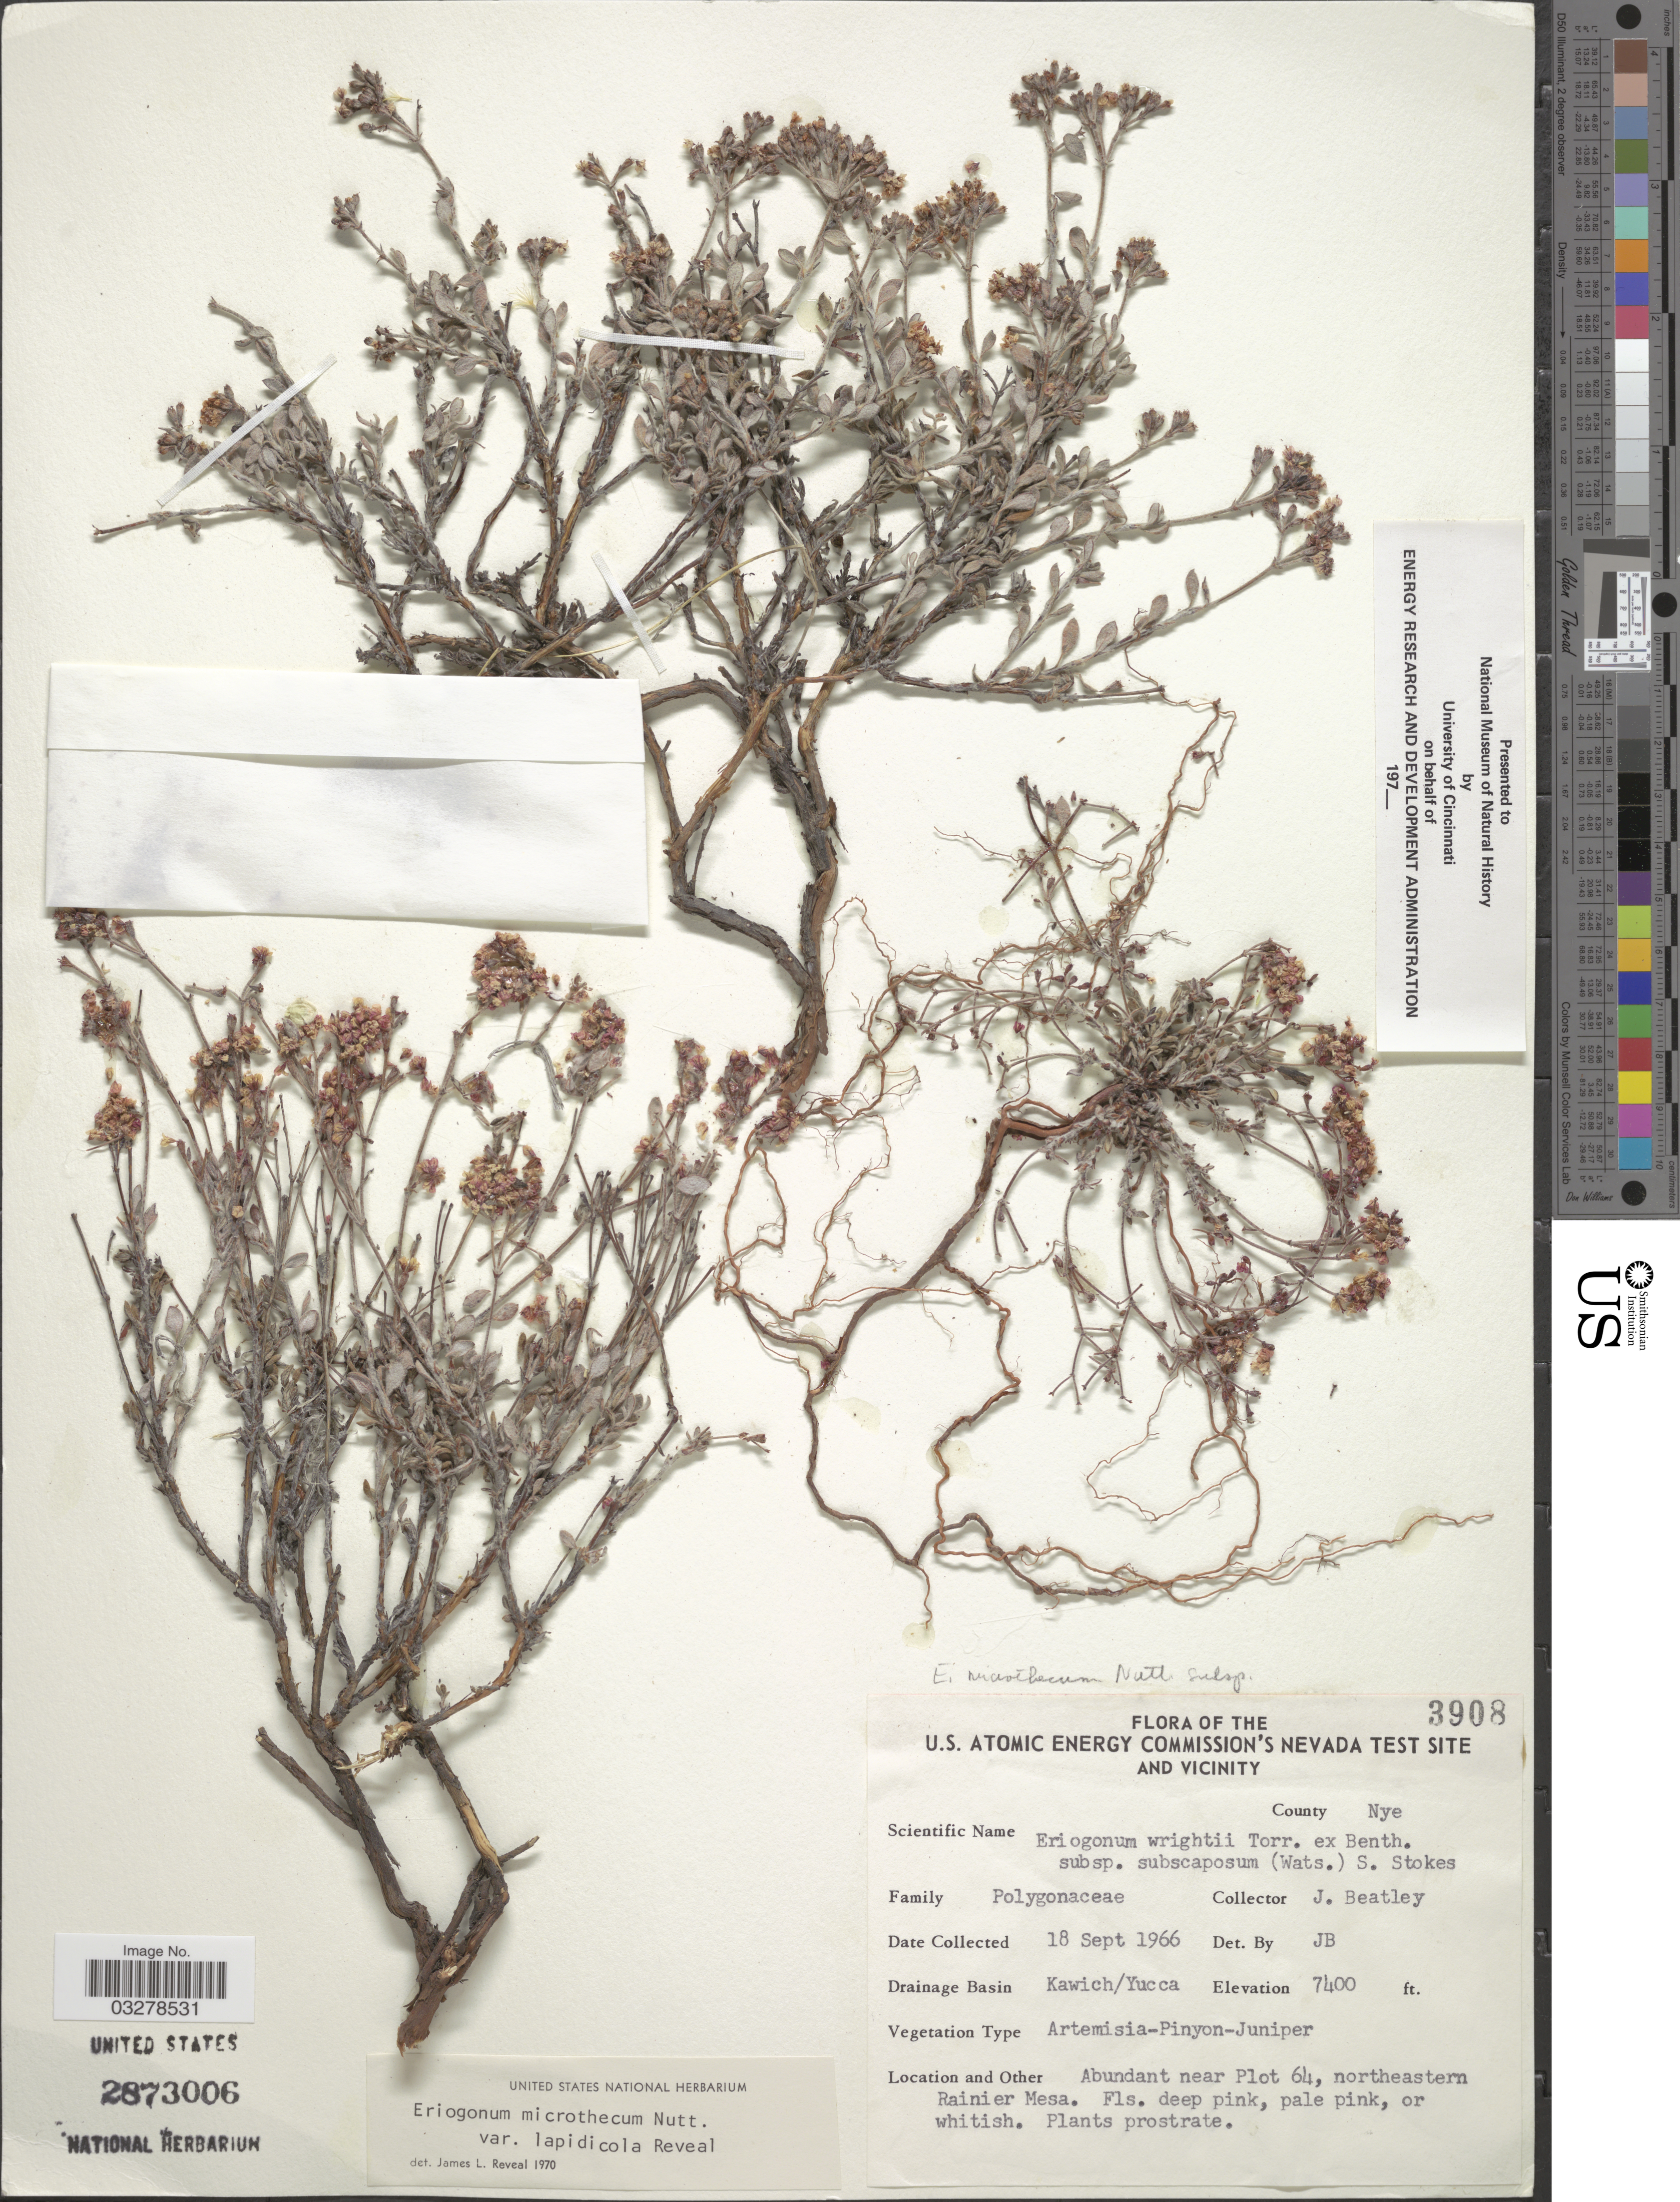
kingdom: Plantae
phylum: Tracheophyta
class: Magnoliopsida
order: Caryophyllales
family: Polygonaceae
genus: Eriogonum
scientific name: Eriogonum microtheca var. lapidicola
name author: Reveal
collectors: J. C. Beatley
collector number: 3908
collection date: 1966-09-18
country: United States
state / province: Nevada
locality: U.S. Atomic Energy Commission's Nevada Test Site and Vicinity. County Nye. Drainage Basin Kawich/Yucca. Abundant near Plot 64, northeastern Rainier Mesa.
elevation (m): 2256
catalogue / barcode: US 2873006